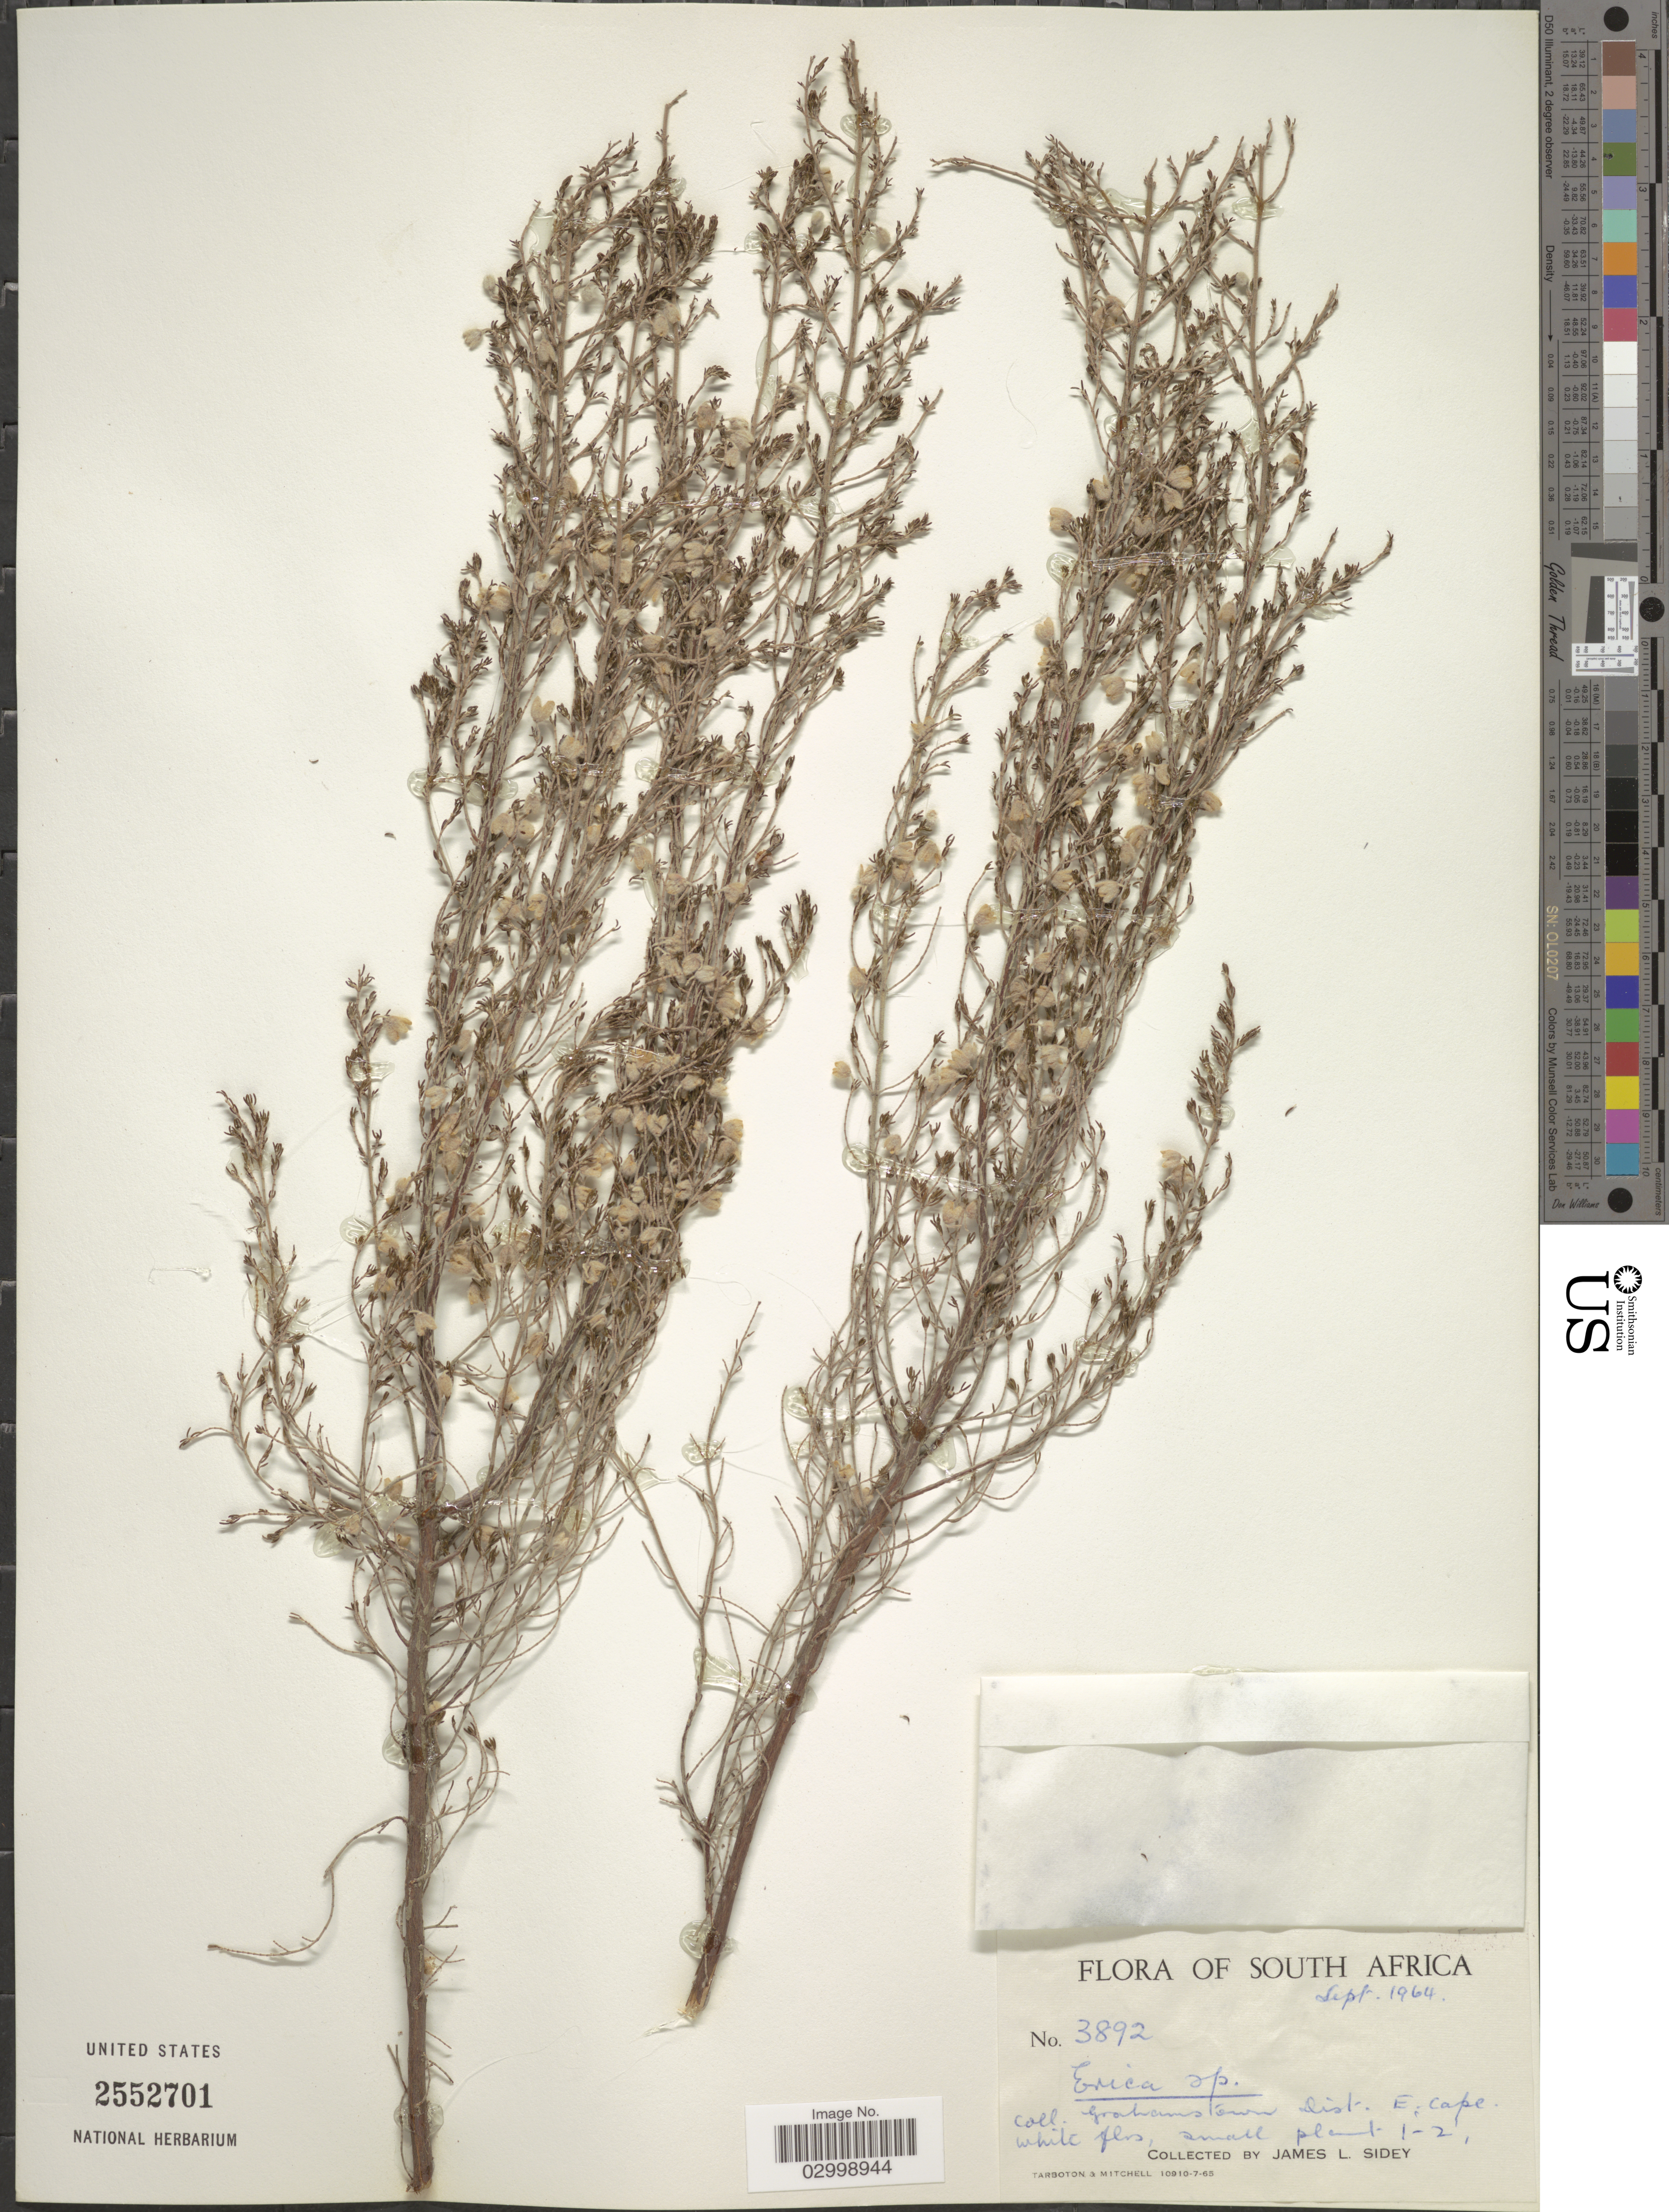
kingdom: Plantae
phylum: Tracheophyta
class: Magnoliopsida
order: Ericales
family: Ericaceae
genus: Erica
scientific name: Erica sp.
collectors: J. L. Sidey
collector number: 3892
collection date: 1964-09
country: South Africa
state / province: Eastern Cape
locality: Grahamstown Dist. E. Cape.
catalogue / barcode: US 2552701